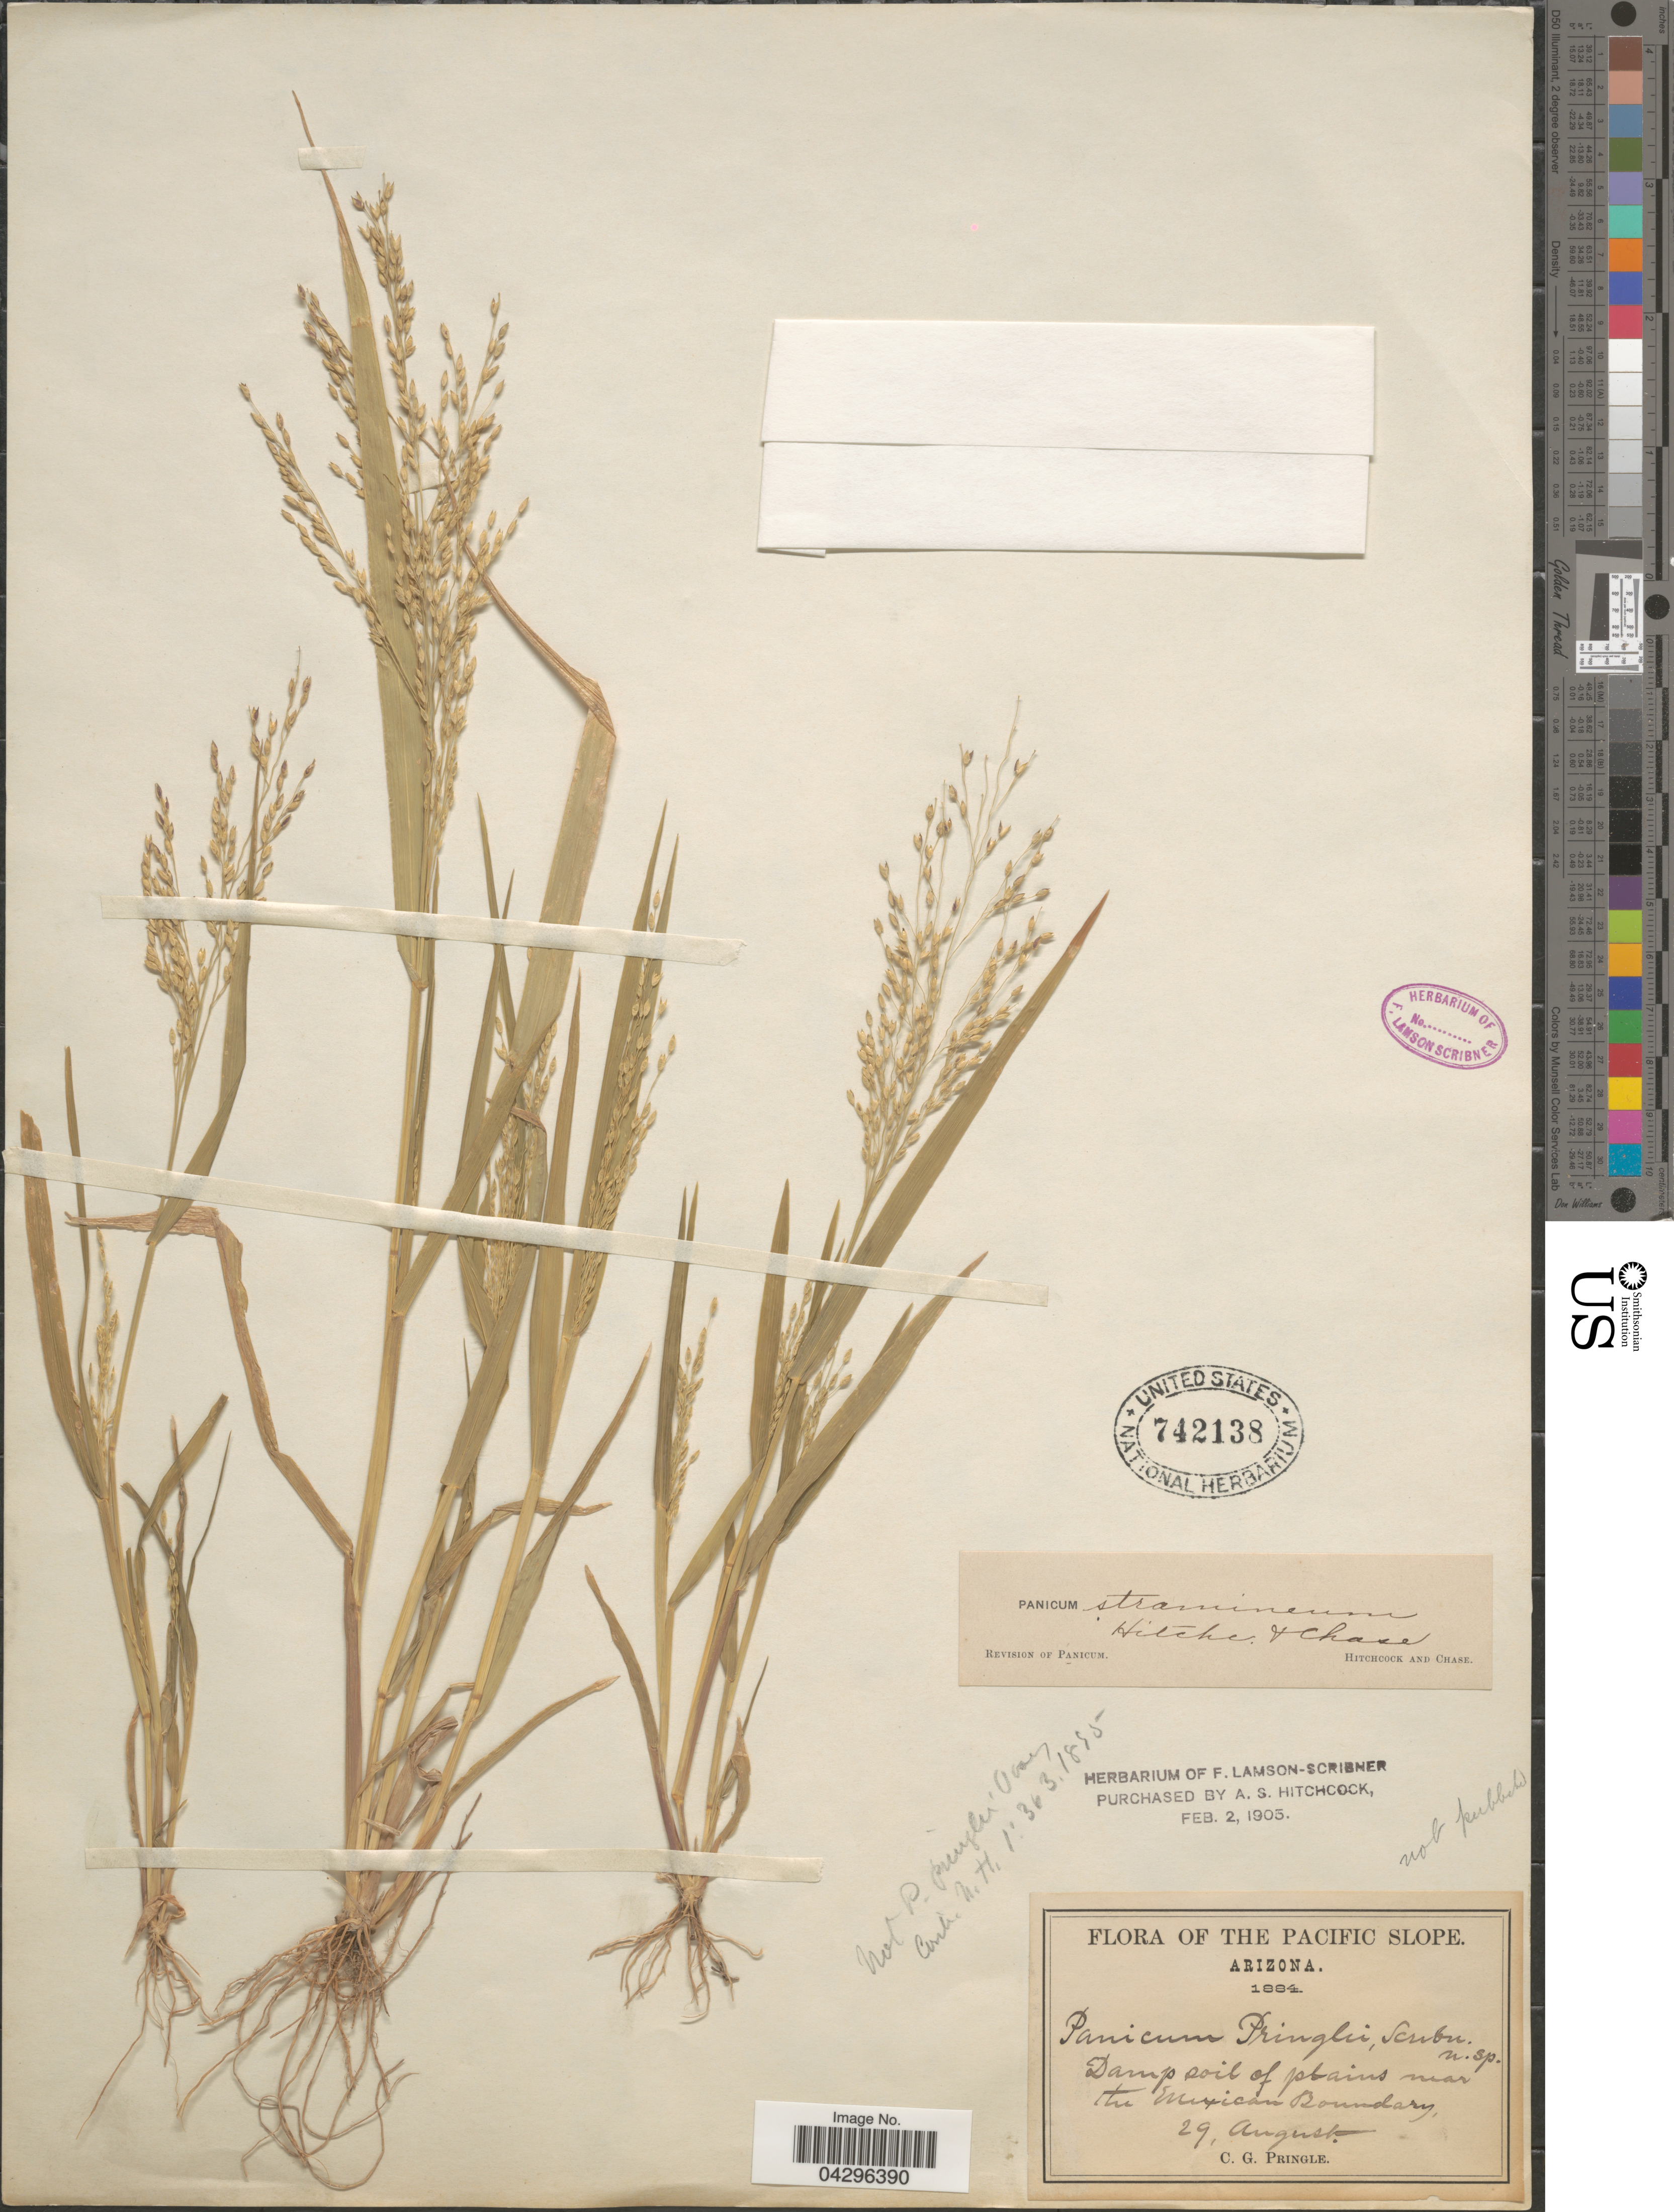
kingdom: Plantae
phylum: Tracheophyta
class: Liliopsida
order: Poales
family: Poaceae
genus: Panicum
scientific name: Panicum stramineum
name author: Hitchc. & Chase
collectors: C. G. Pringle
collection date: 1884-08-29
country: United States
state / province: Arizona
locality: The Pacific Slope. Damp soil of plains near the Mexican Roundary.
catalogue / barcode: US 742138